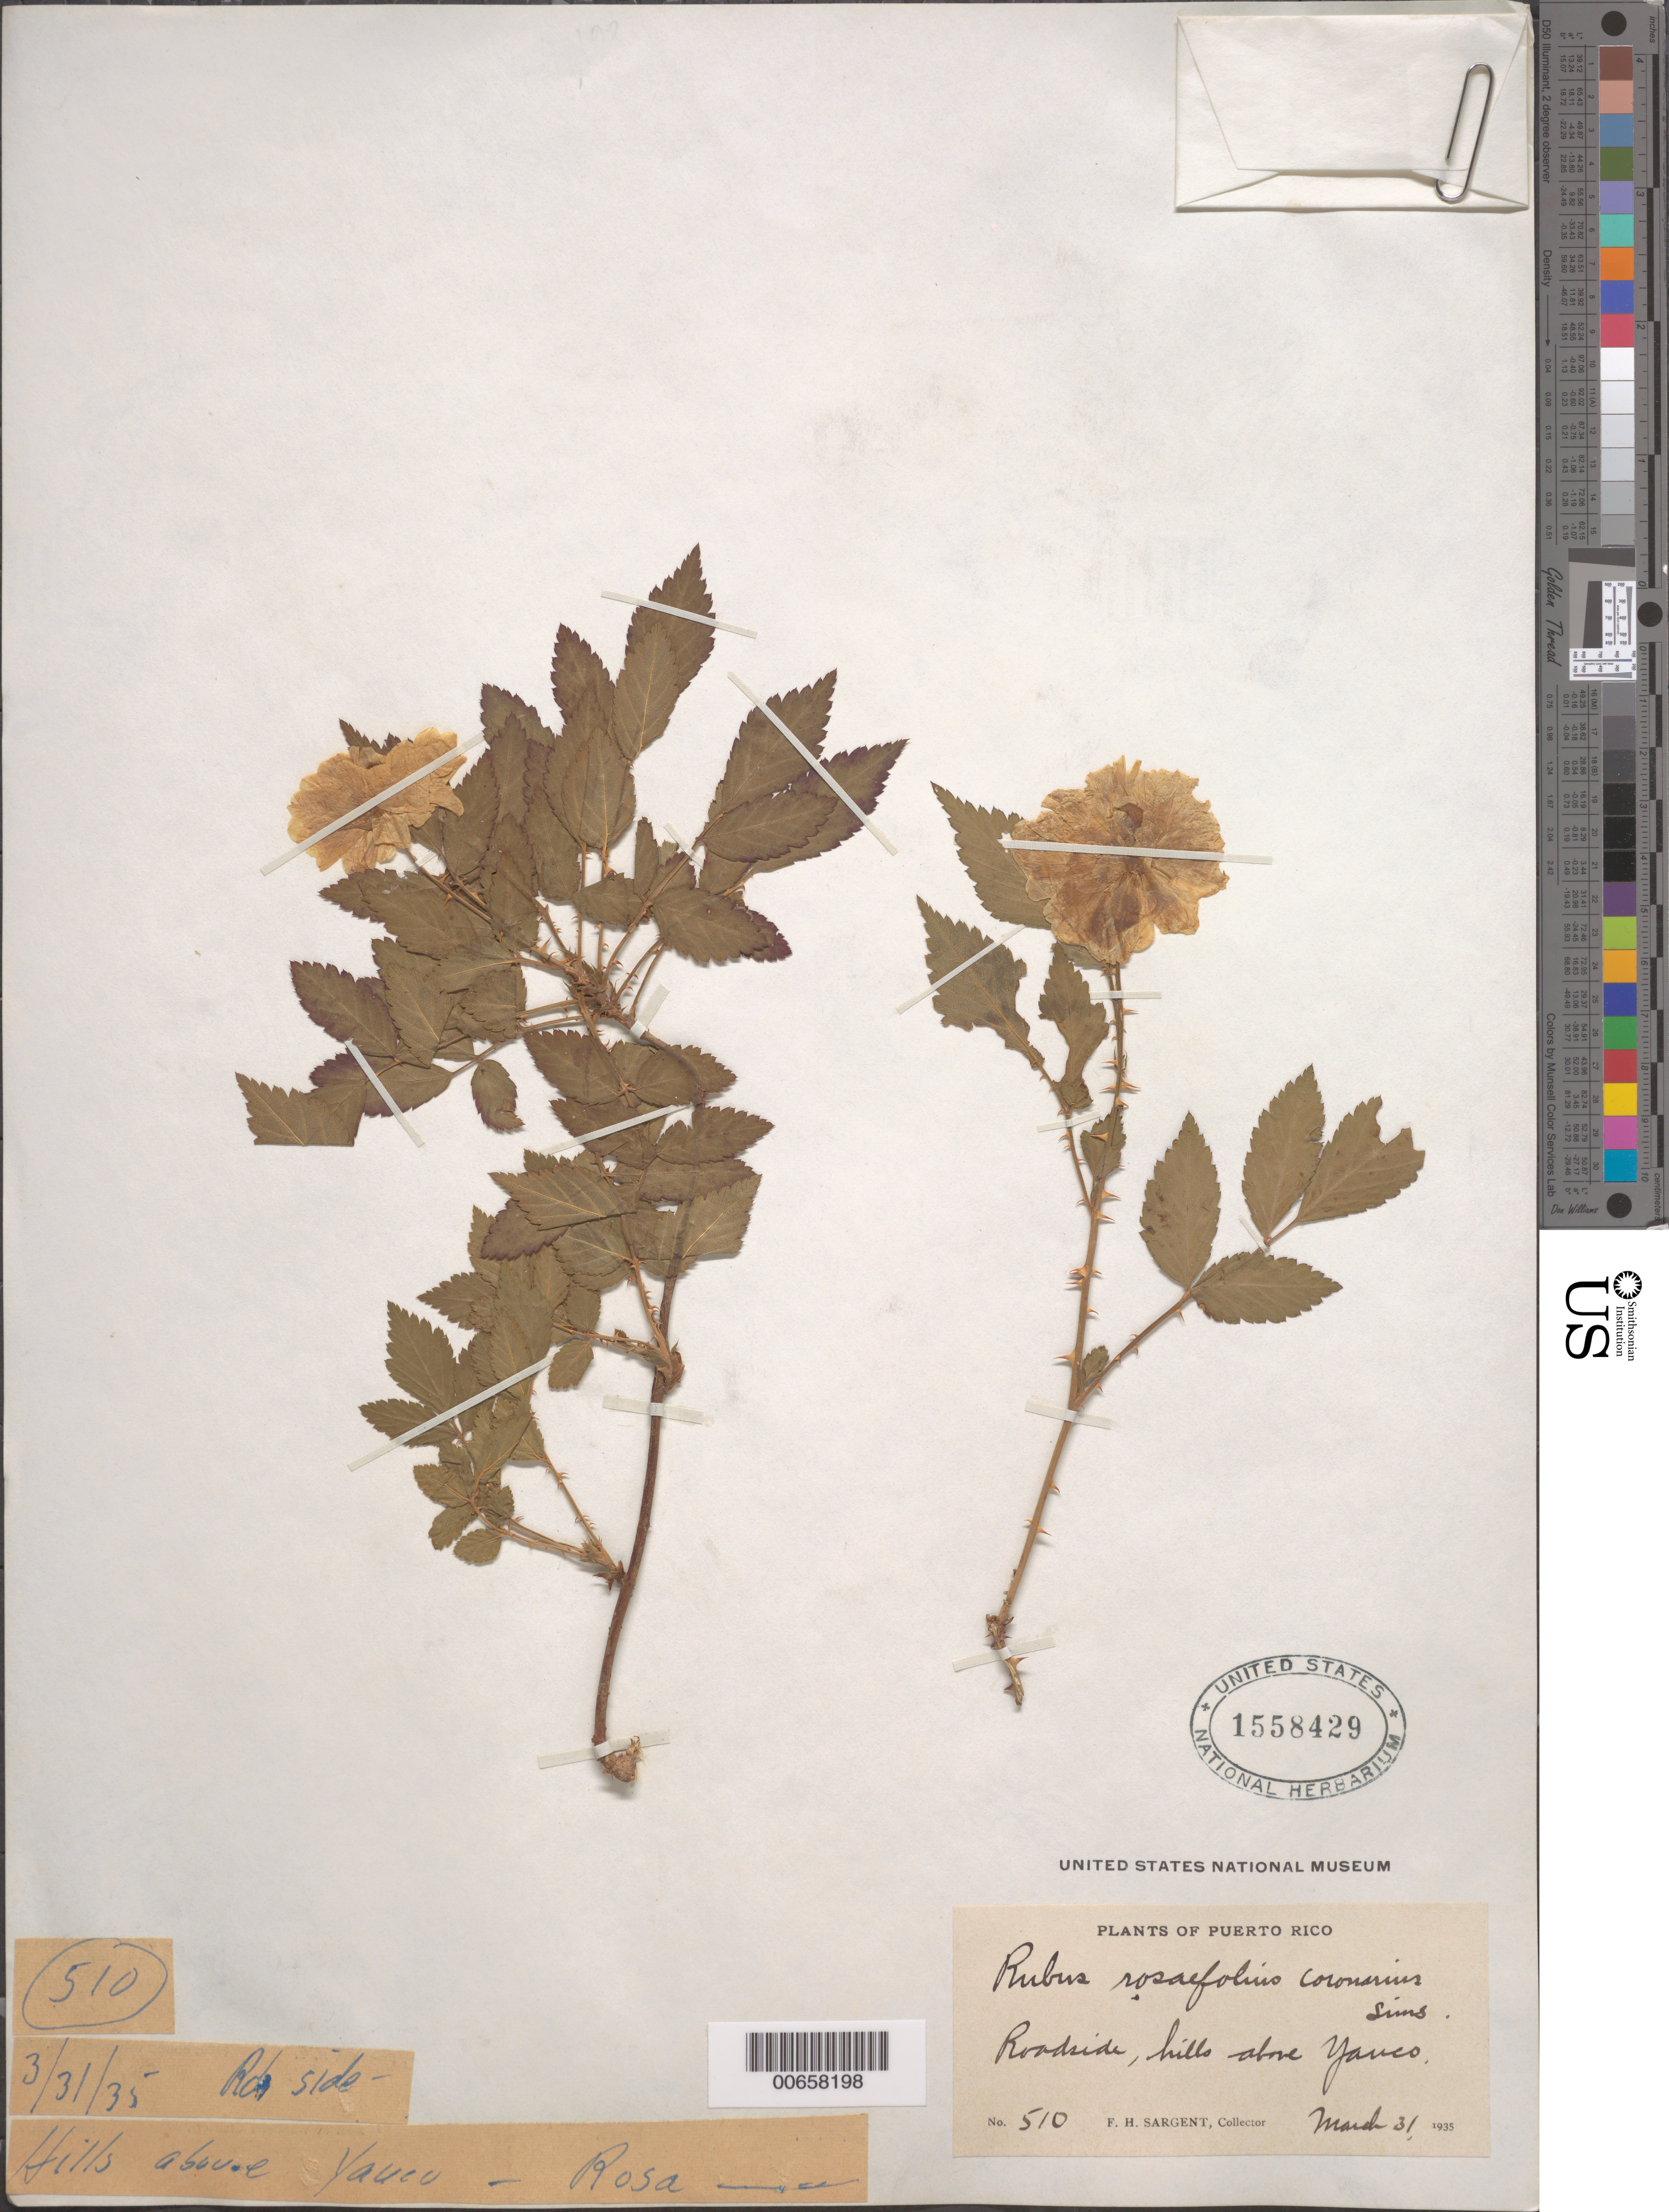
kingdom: Plantae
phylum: Tracheophyta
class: Magnoliopsida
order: Rosales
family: Rosaceae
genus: Rubus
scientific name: Rubus rosifolius var. coronarius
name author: (Sims) Kuntze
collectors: F. H. Sargent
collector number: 510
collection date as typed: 31 Mar 1935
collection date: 1935-03-31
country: Puerto Rico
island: Greater Antilles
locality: Yauco, hills above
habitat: Roadside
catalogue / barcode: US 1558429